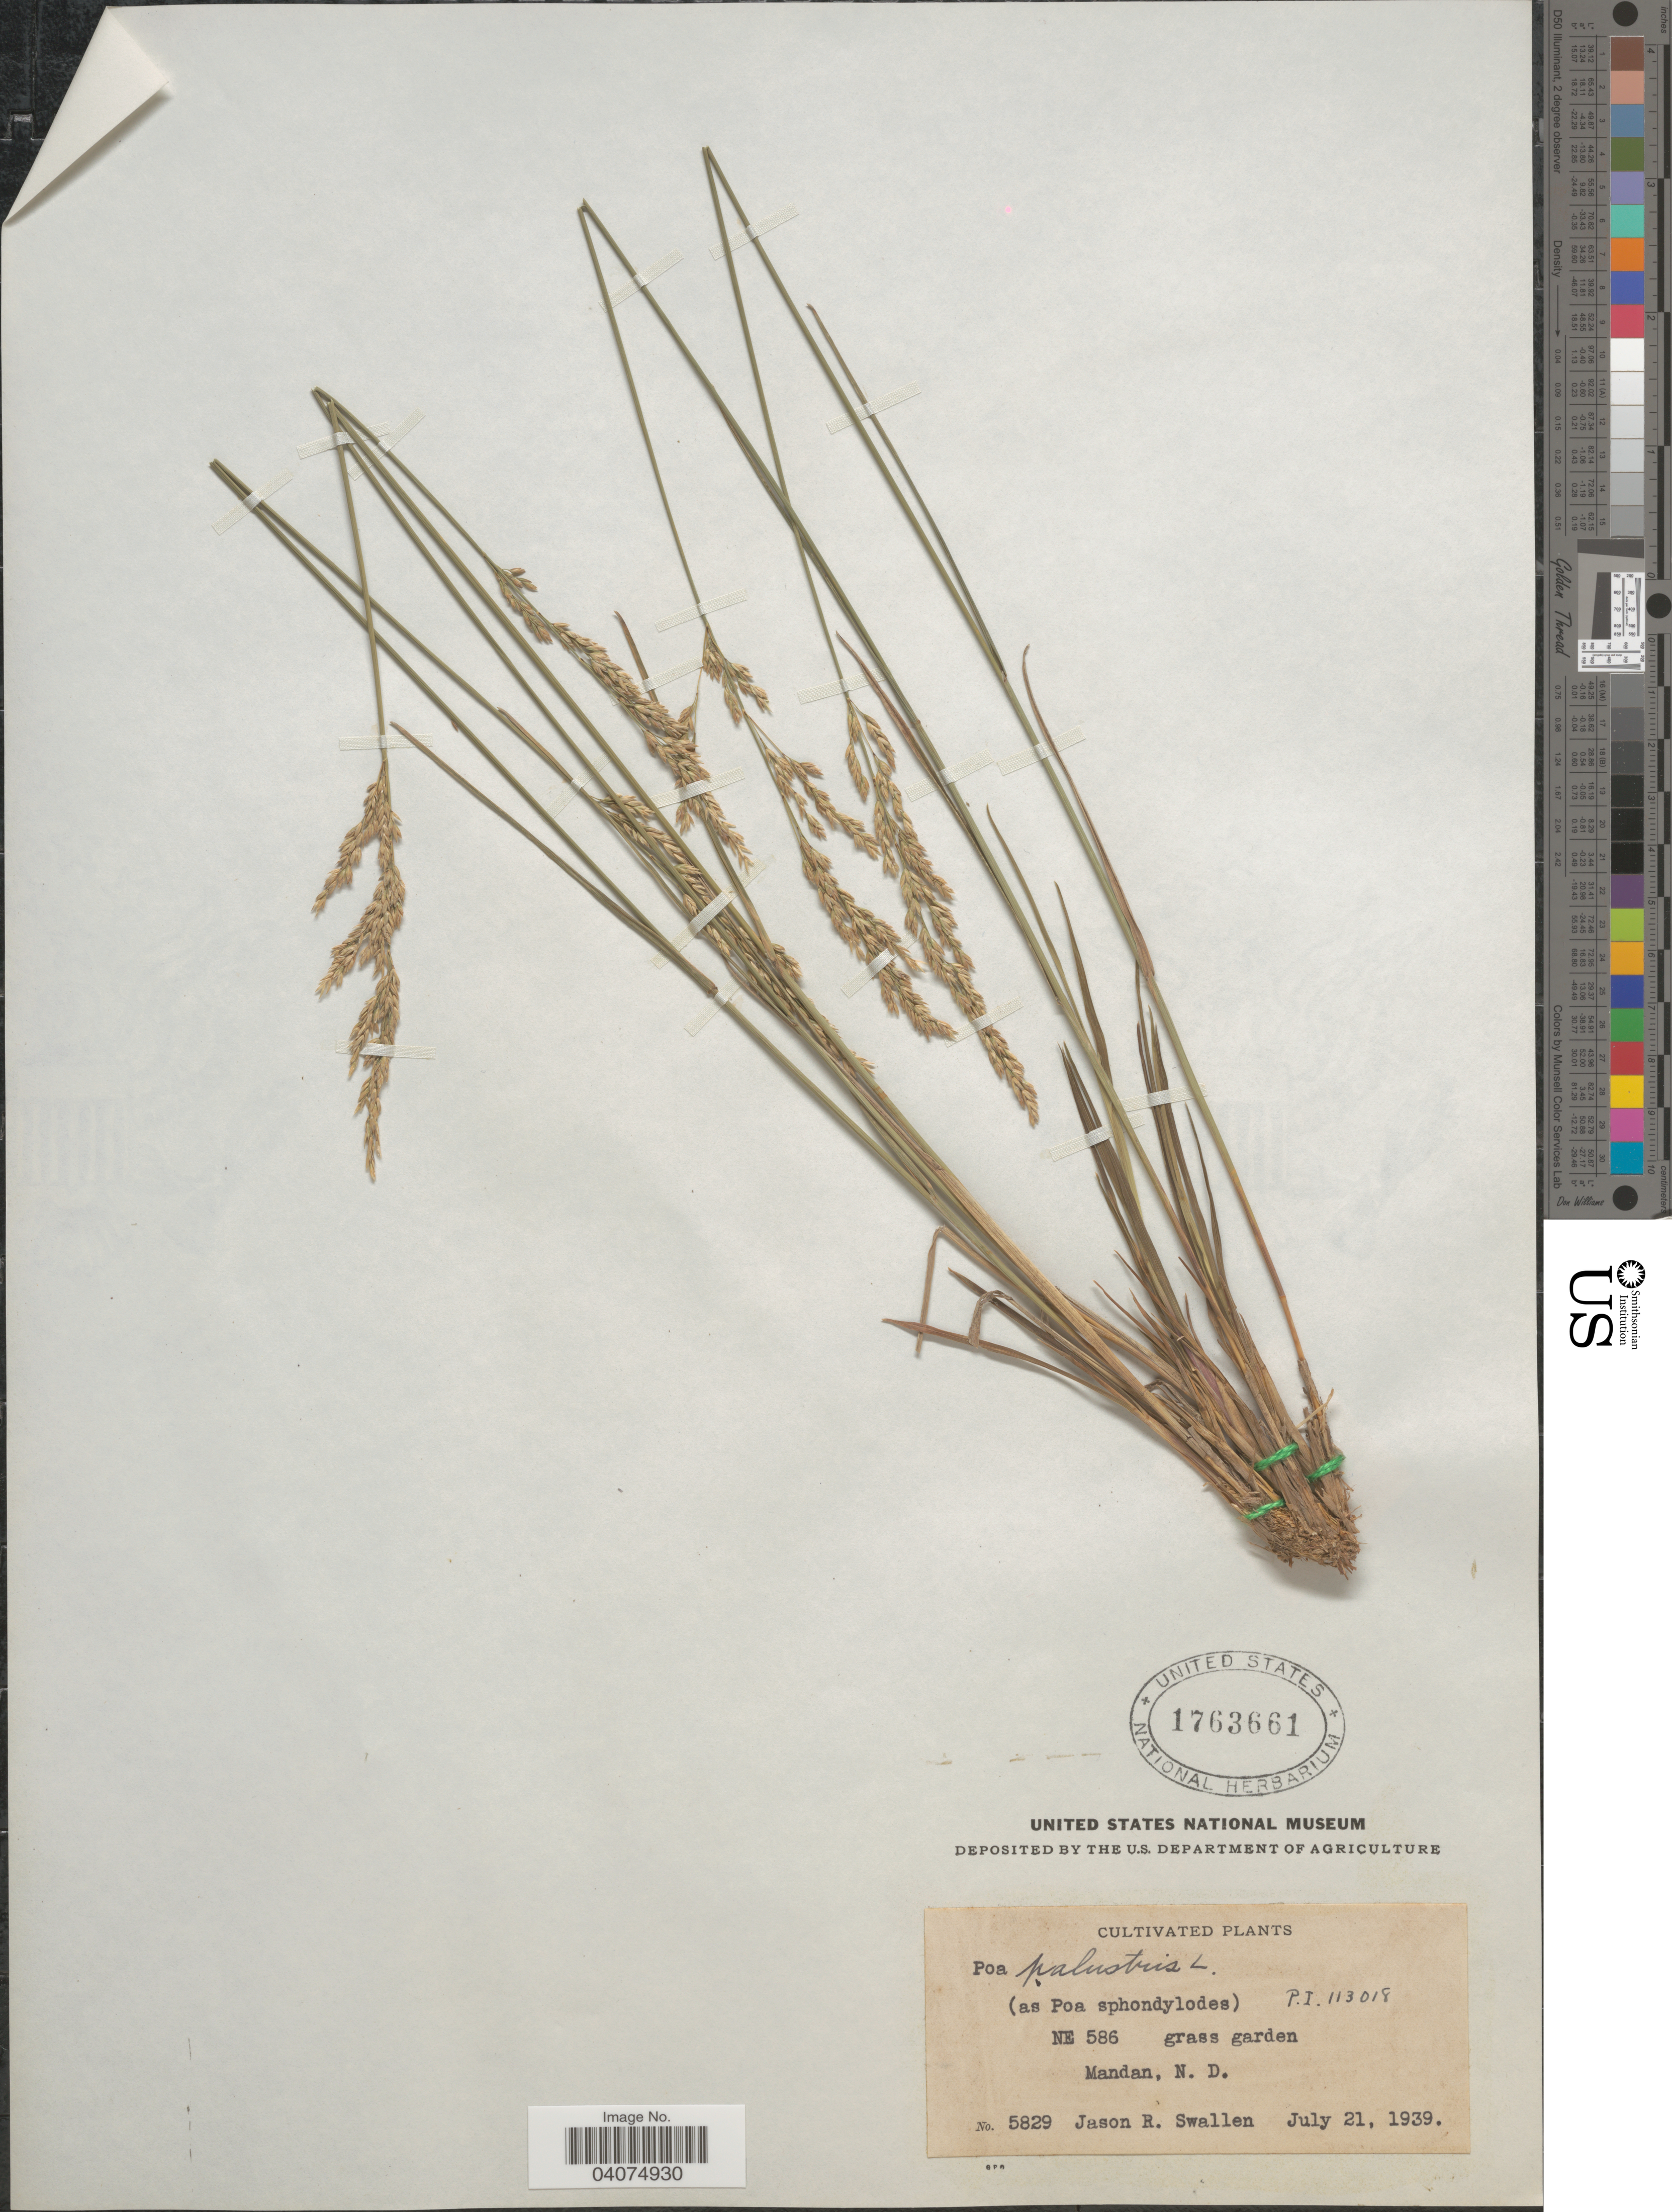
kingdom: Plantae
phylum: Tracheophyta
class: Liliopsida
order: Poales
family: Poaceae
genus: Poa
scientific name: Poa palustris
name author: L.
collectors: J. R. Swallen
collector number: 5829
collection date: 1939-07-21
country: United States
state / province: North Dakota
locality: NE 586 grass garden, Mandan.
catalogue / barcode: US 1763661